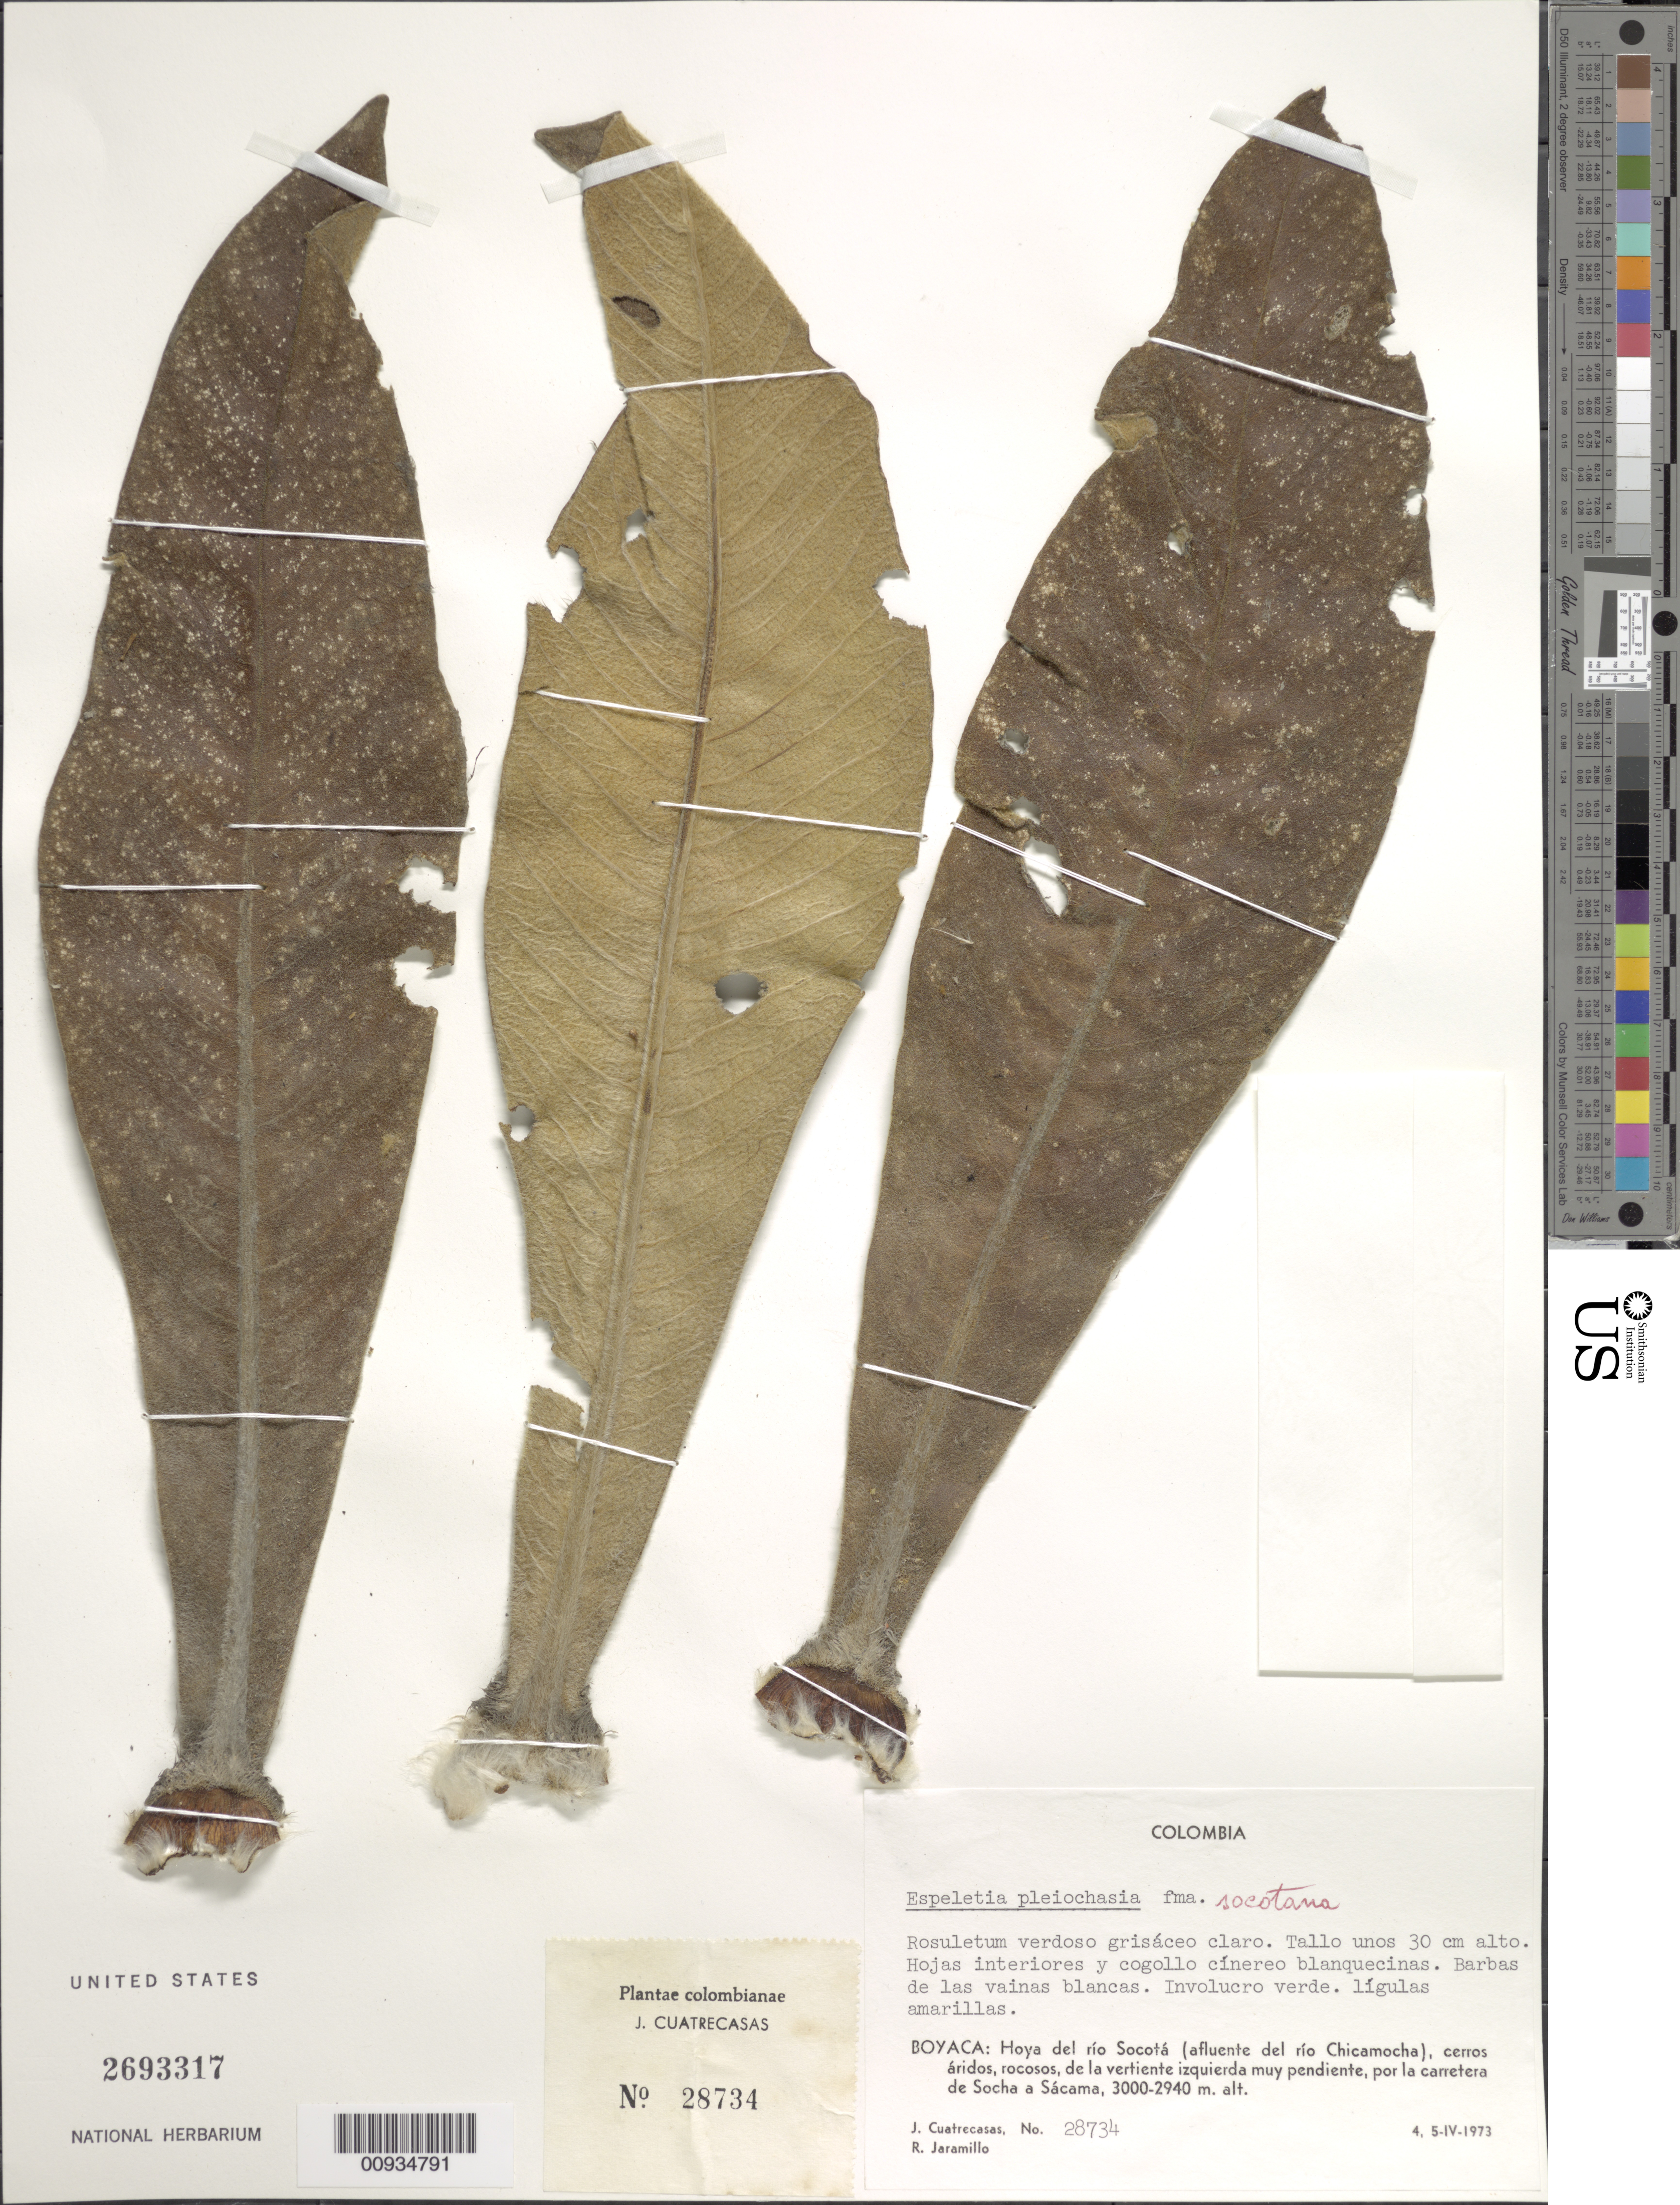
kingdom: Plantae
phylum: Tracheophyta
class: Magnoliopsida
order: Asterales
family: Asteraceae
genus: Espeletiopsis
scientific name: Espeletiopsis pleichasia var. socotana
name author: Cuatrec.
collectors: J. Cuatrecasas & R. Jaramillo M.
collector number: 28734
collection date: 1973-04-04/1973-04-05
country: Colombia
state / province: Boyacá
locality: Hoya del rio Socota (afluente del rio Chicamocha), por la carretera de Socha a Sacama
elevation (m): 2940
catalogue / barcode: US 2693317